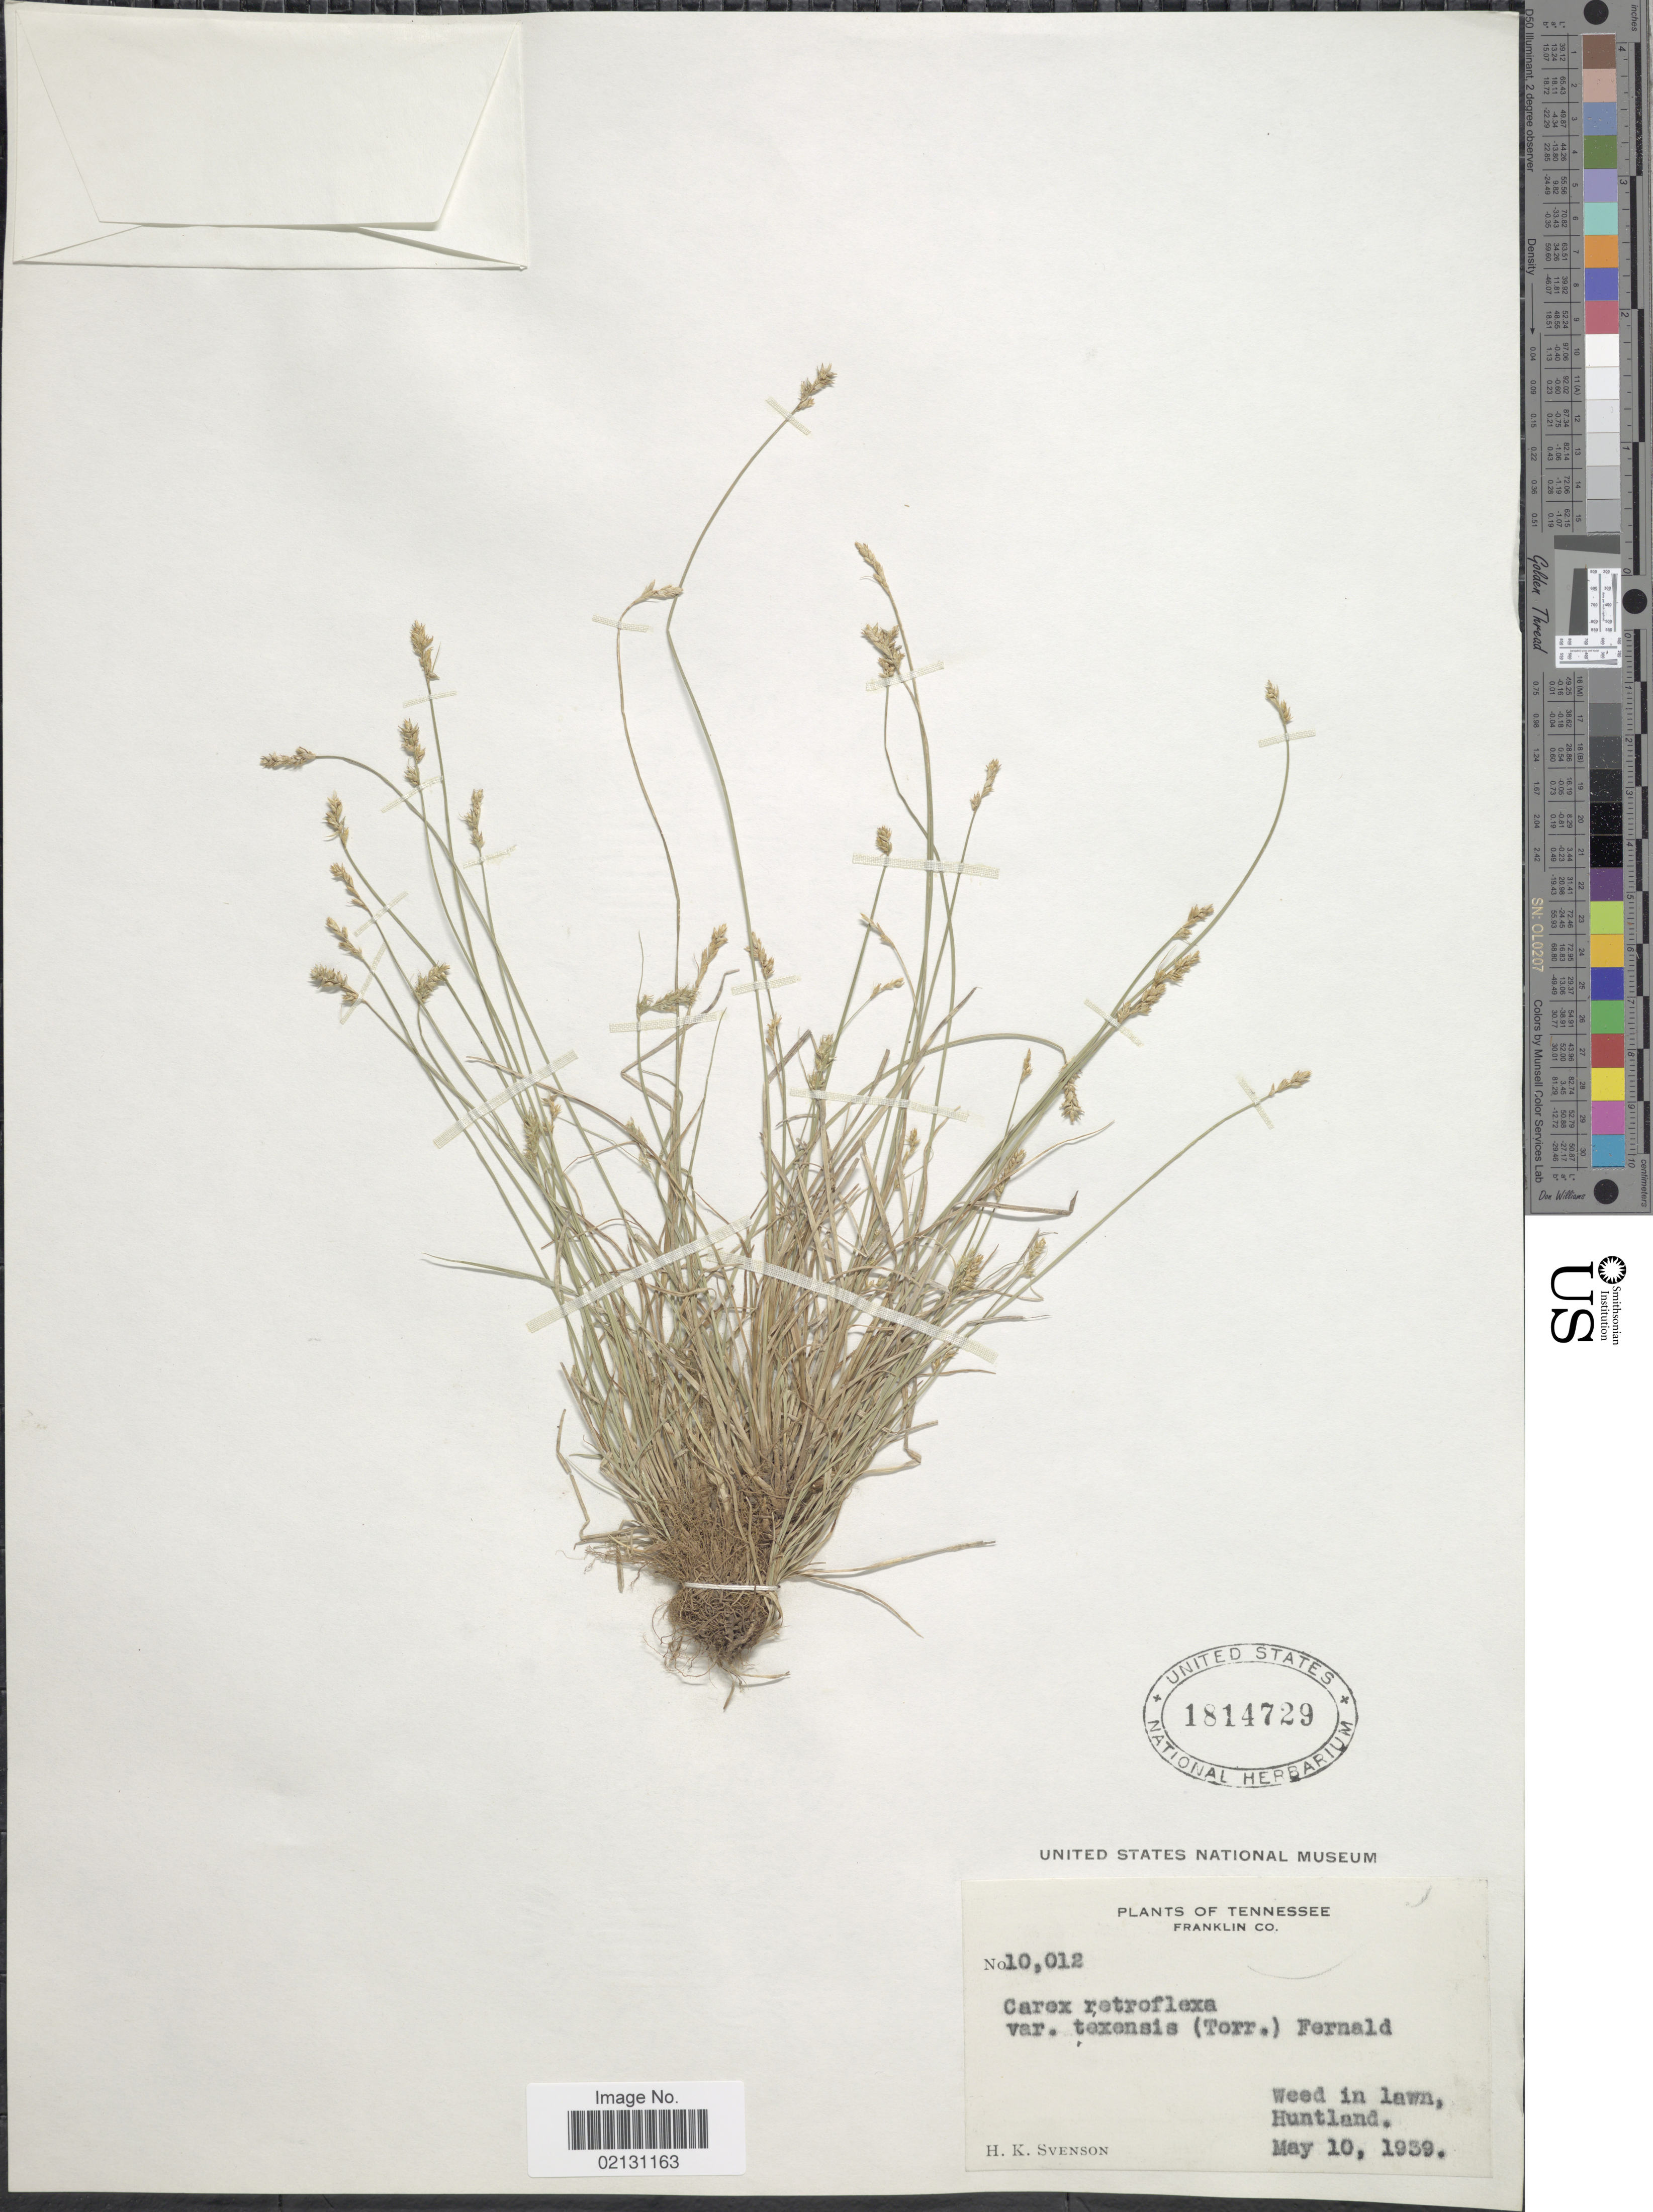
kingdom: Plantae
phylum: Tracheophyta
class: Liliopsida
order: Poales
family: Cyperaceae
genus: Carex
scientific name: Carex retroflexa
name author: Muhl. ex Willd.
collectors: H. K. Svenson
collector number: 10012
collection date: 1939-05-10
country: United States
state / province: Tennessee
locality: Franklin Co, Weed in lawn, Huntland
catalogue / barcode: US 1814729